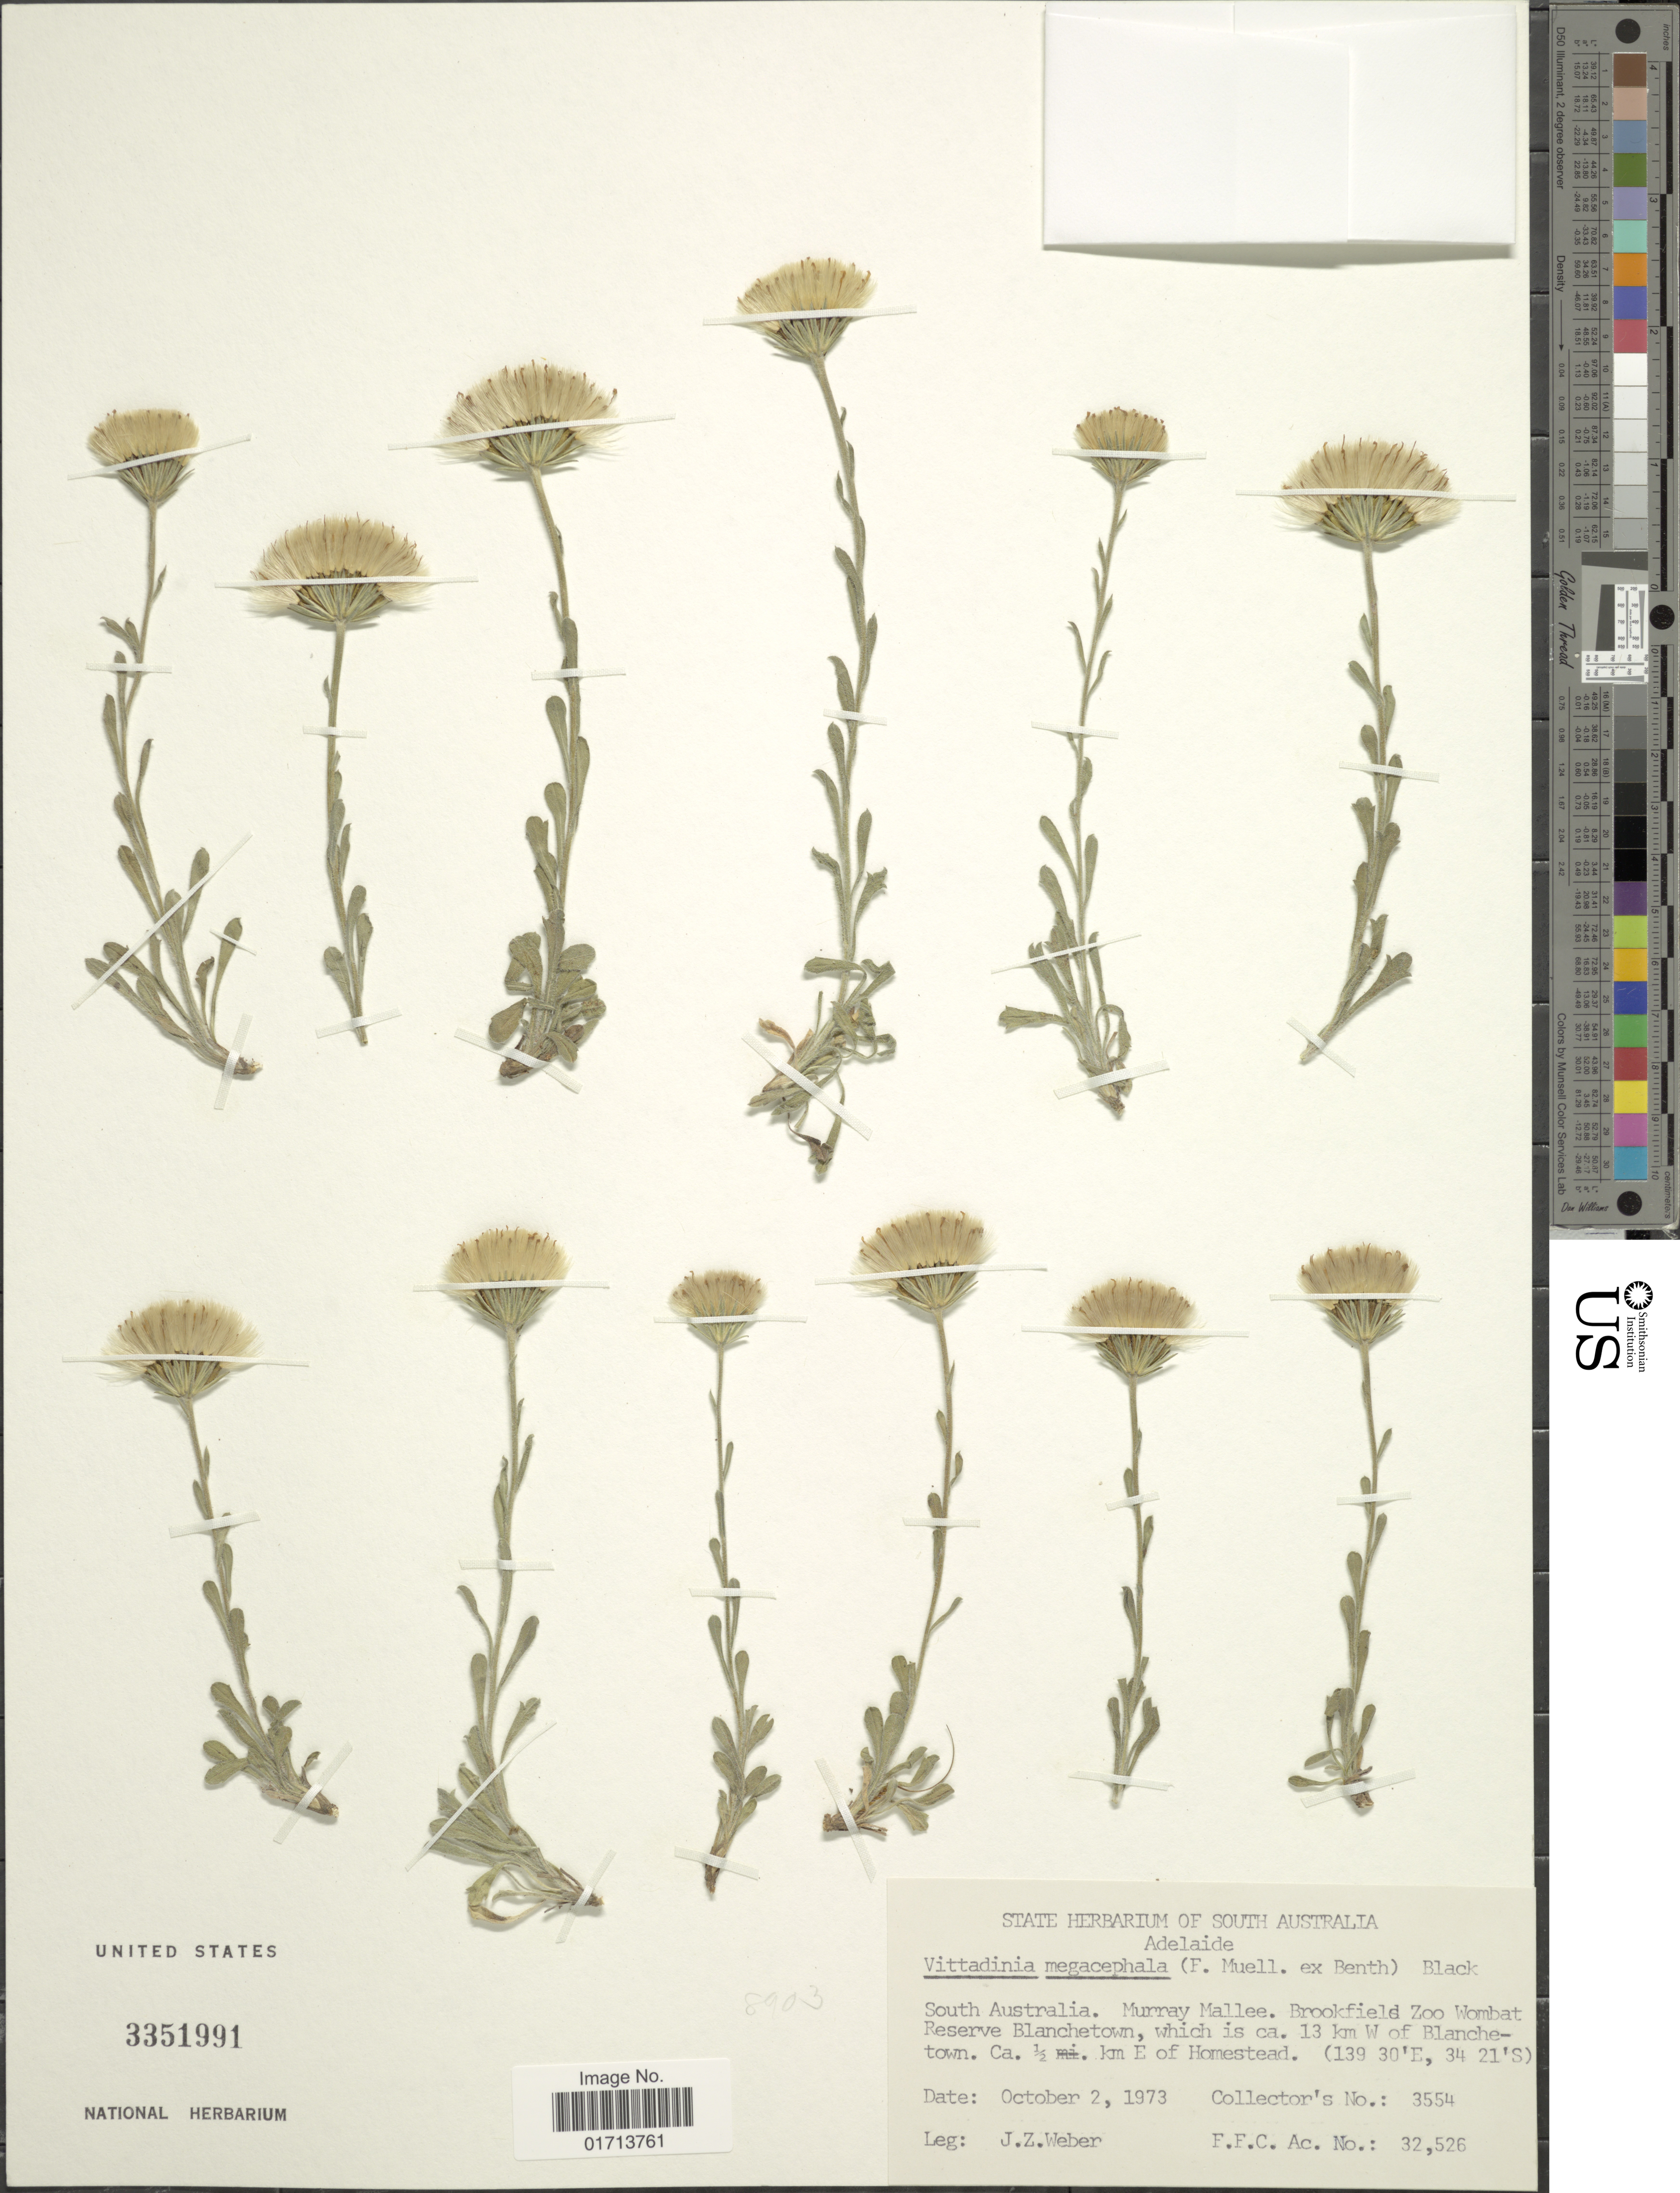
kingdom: Plantae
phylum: Tracheophyta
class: Magnoliopsida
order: Asterales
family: Asteraceae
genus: Vittadinia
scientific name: Vittadinia megacephala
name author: (F. Muell. ex Benth.) J.M. Black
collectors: J.Z. Weber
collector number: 3554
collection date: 1973-10-02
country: Australia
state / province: South Australia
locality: Murray Mallee, Brookfield Zoo Wombat Reserve Blanchetown, which is ca. 13 km W of Blanchetown, Ca. 1/2. km E of Homestead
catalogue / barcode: US 3351991